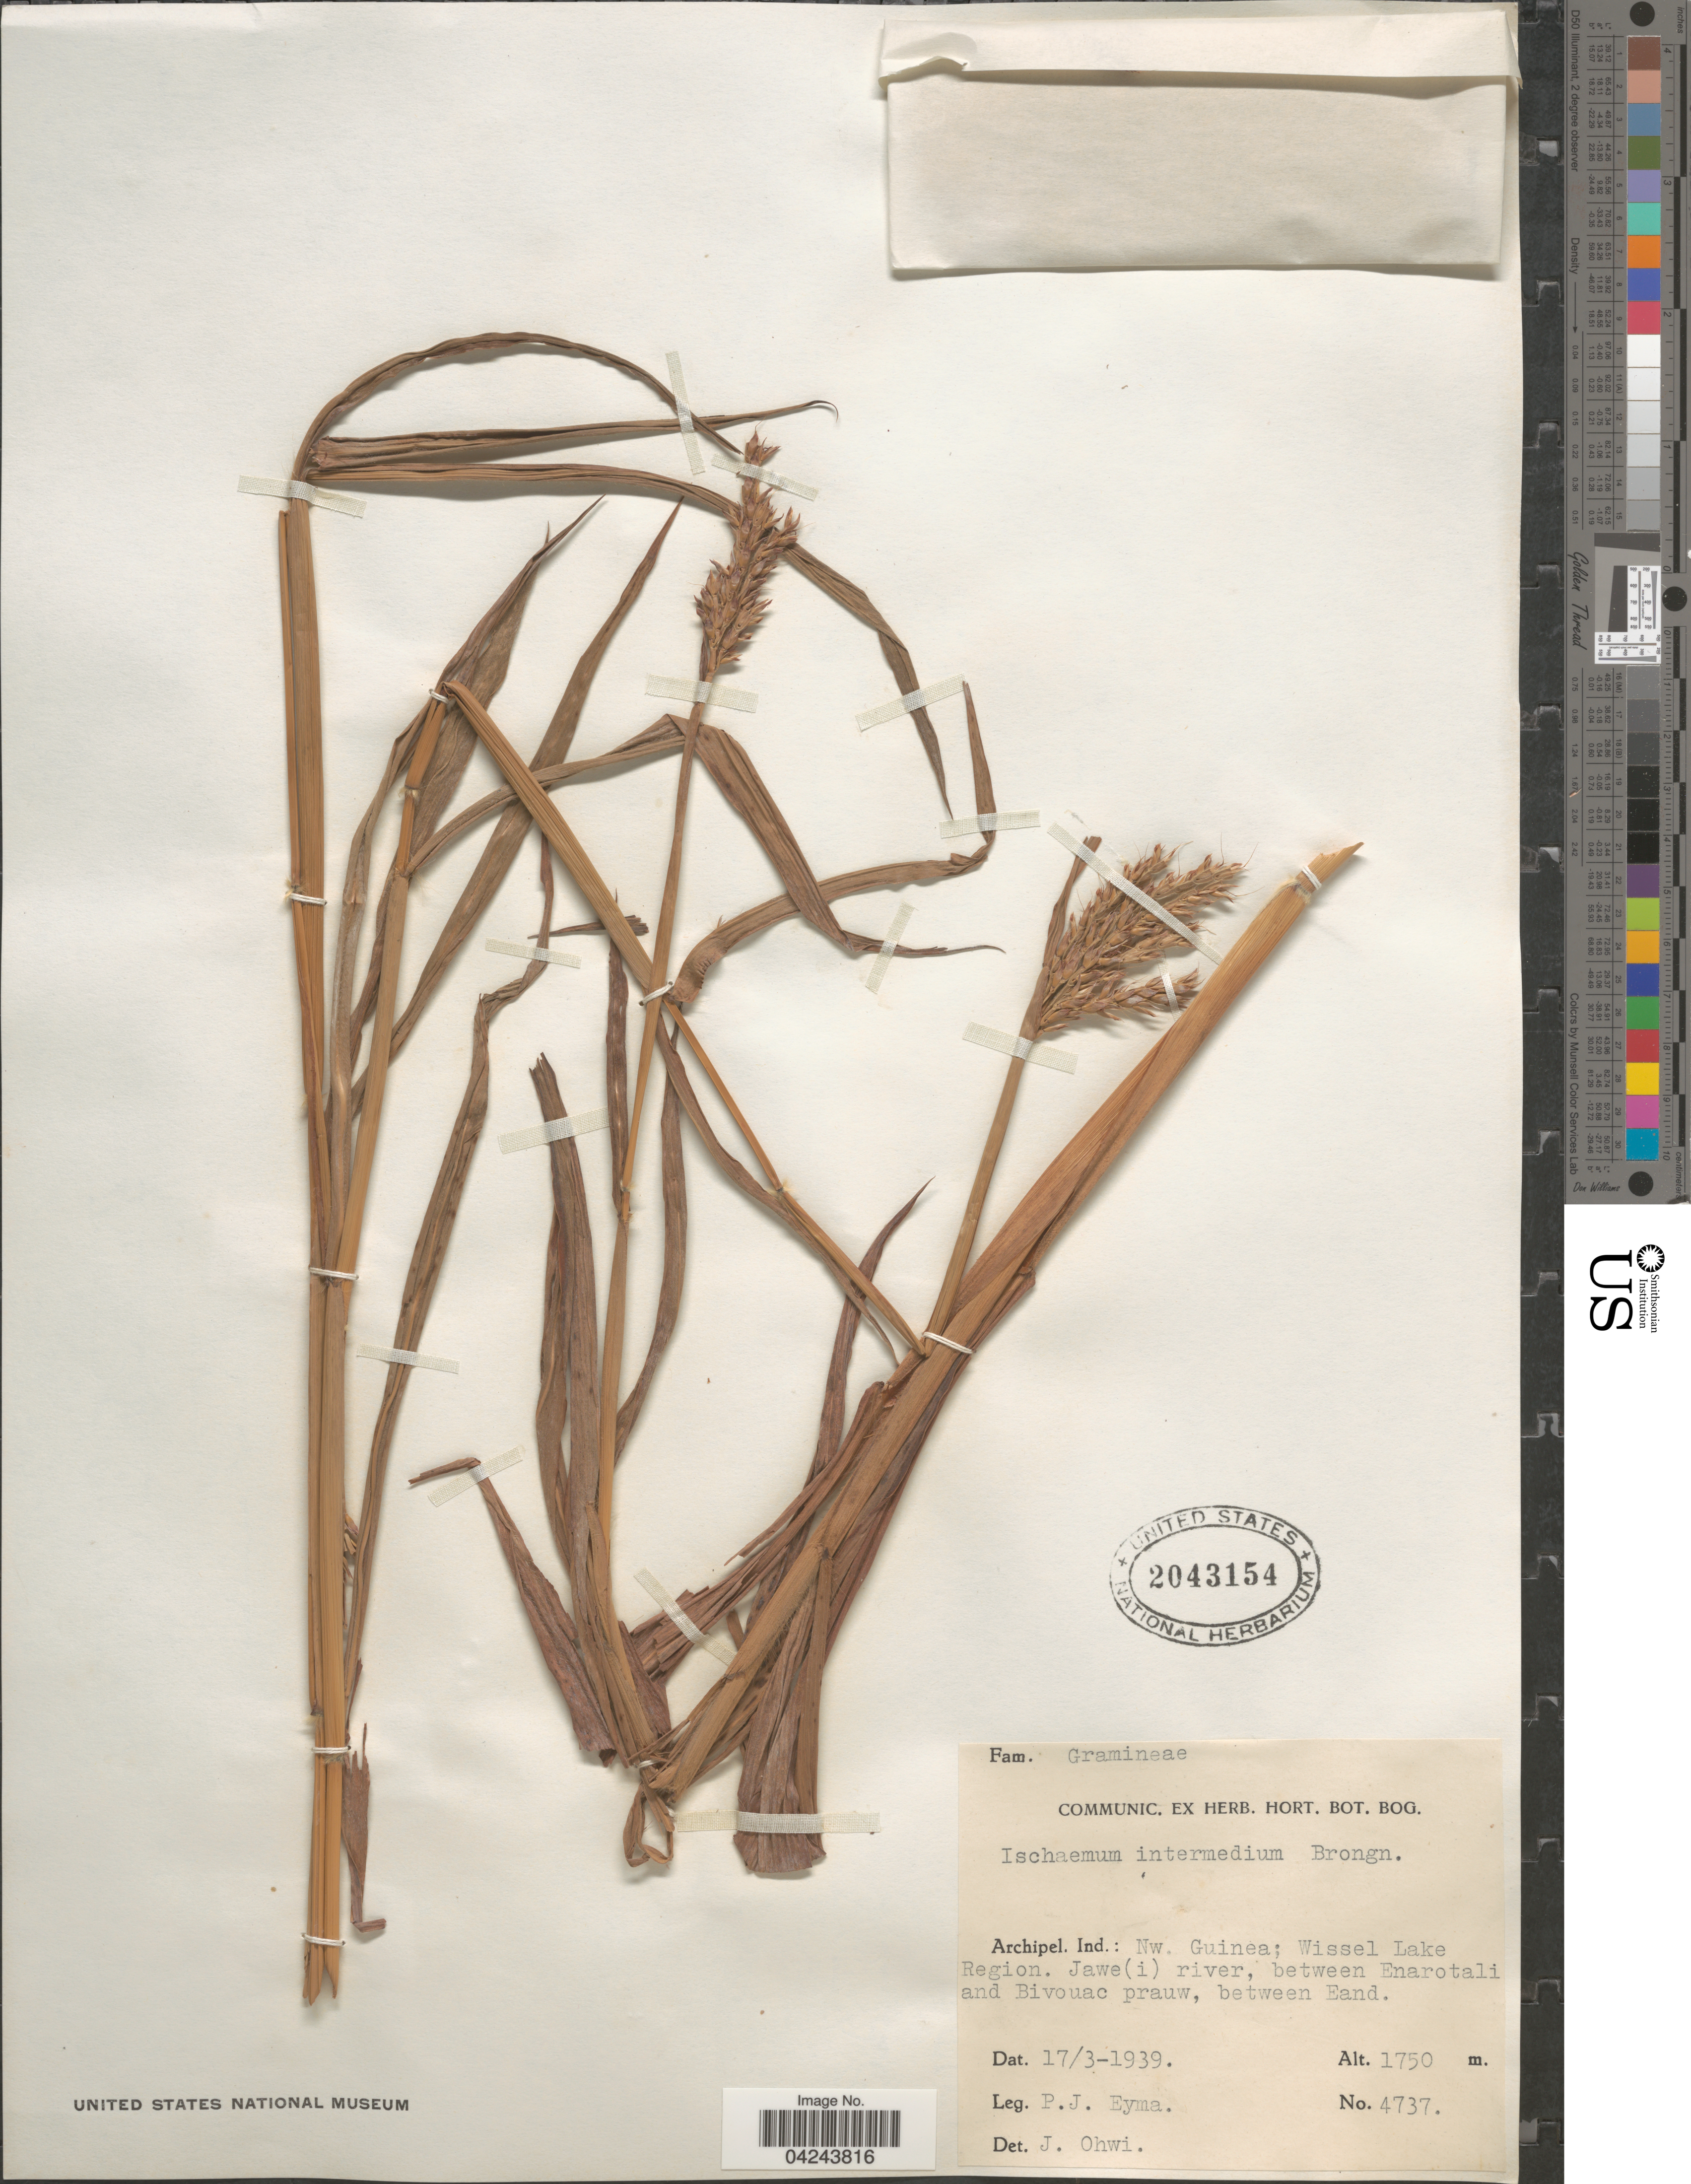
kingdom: Plantae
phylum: Tracheophyta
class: Liliopsida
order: Poales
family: Poaceae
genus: Ischaemum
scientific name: Ischaemum polystachyum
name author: J. Presl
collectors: P. J. Eyma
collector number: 4737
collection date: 1939-03-17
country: Indonesia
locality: Archipel. Ind.: Nw. Guinea; Wissel Lake Region. Jawe(i), between Enarotali and Bivouac prauw, between Eand.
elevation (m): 1750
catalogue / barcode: US 2043154